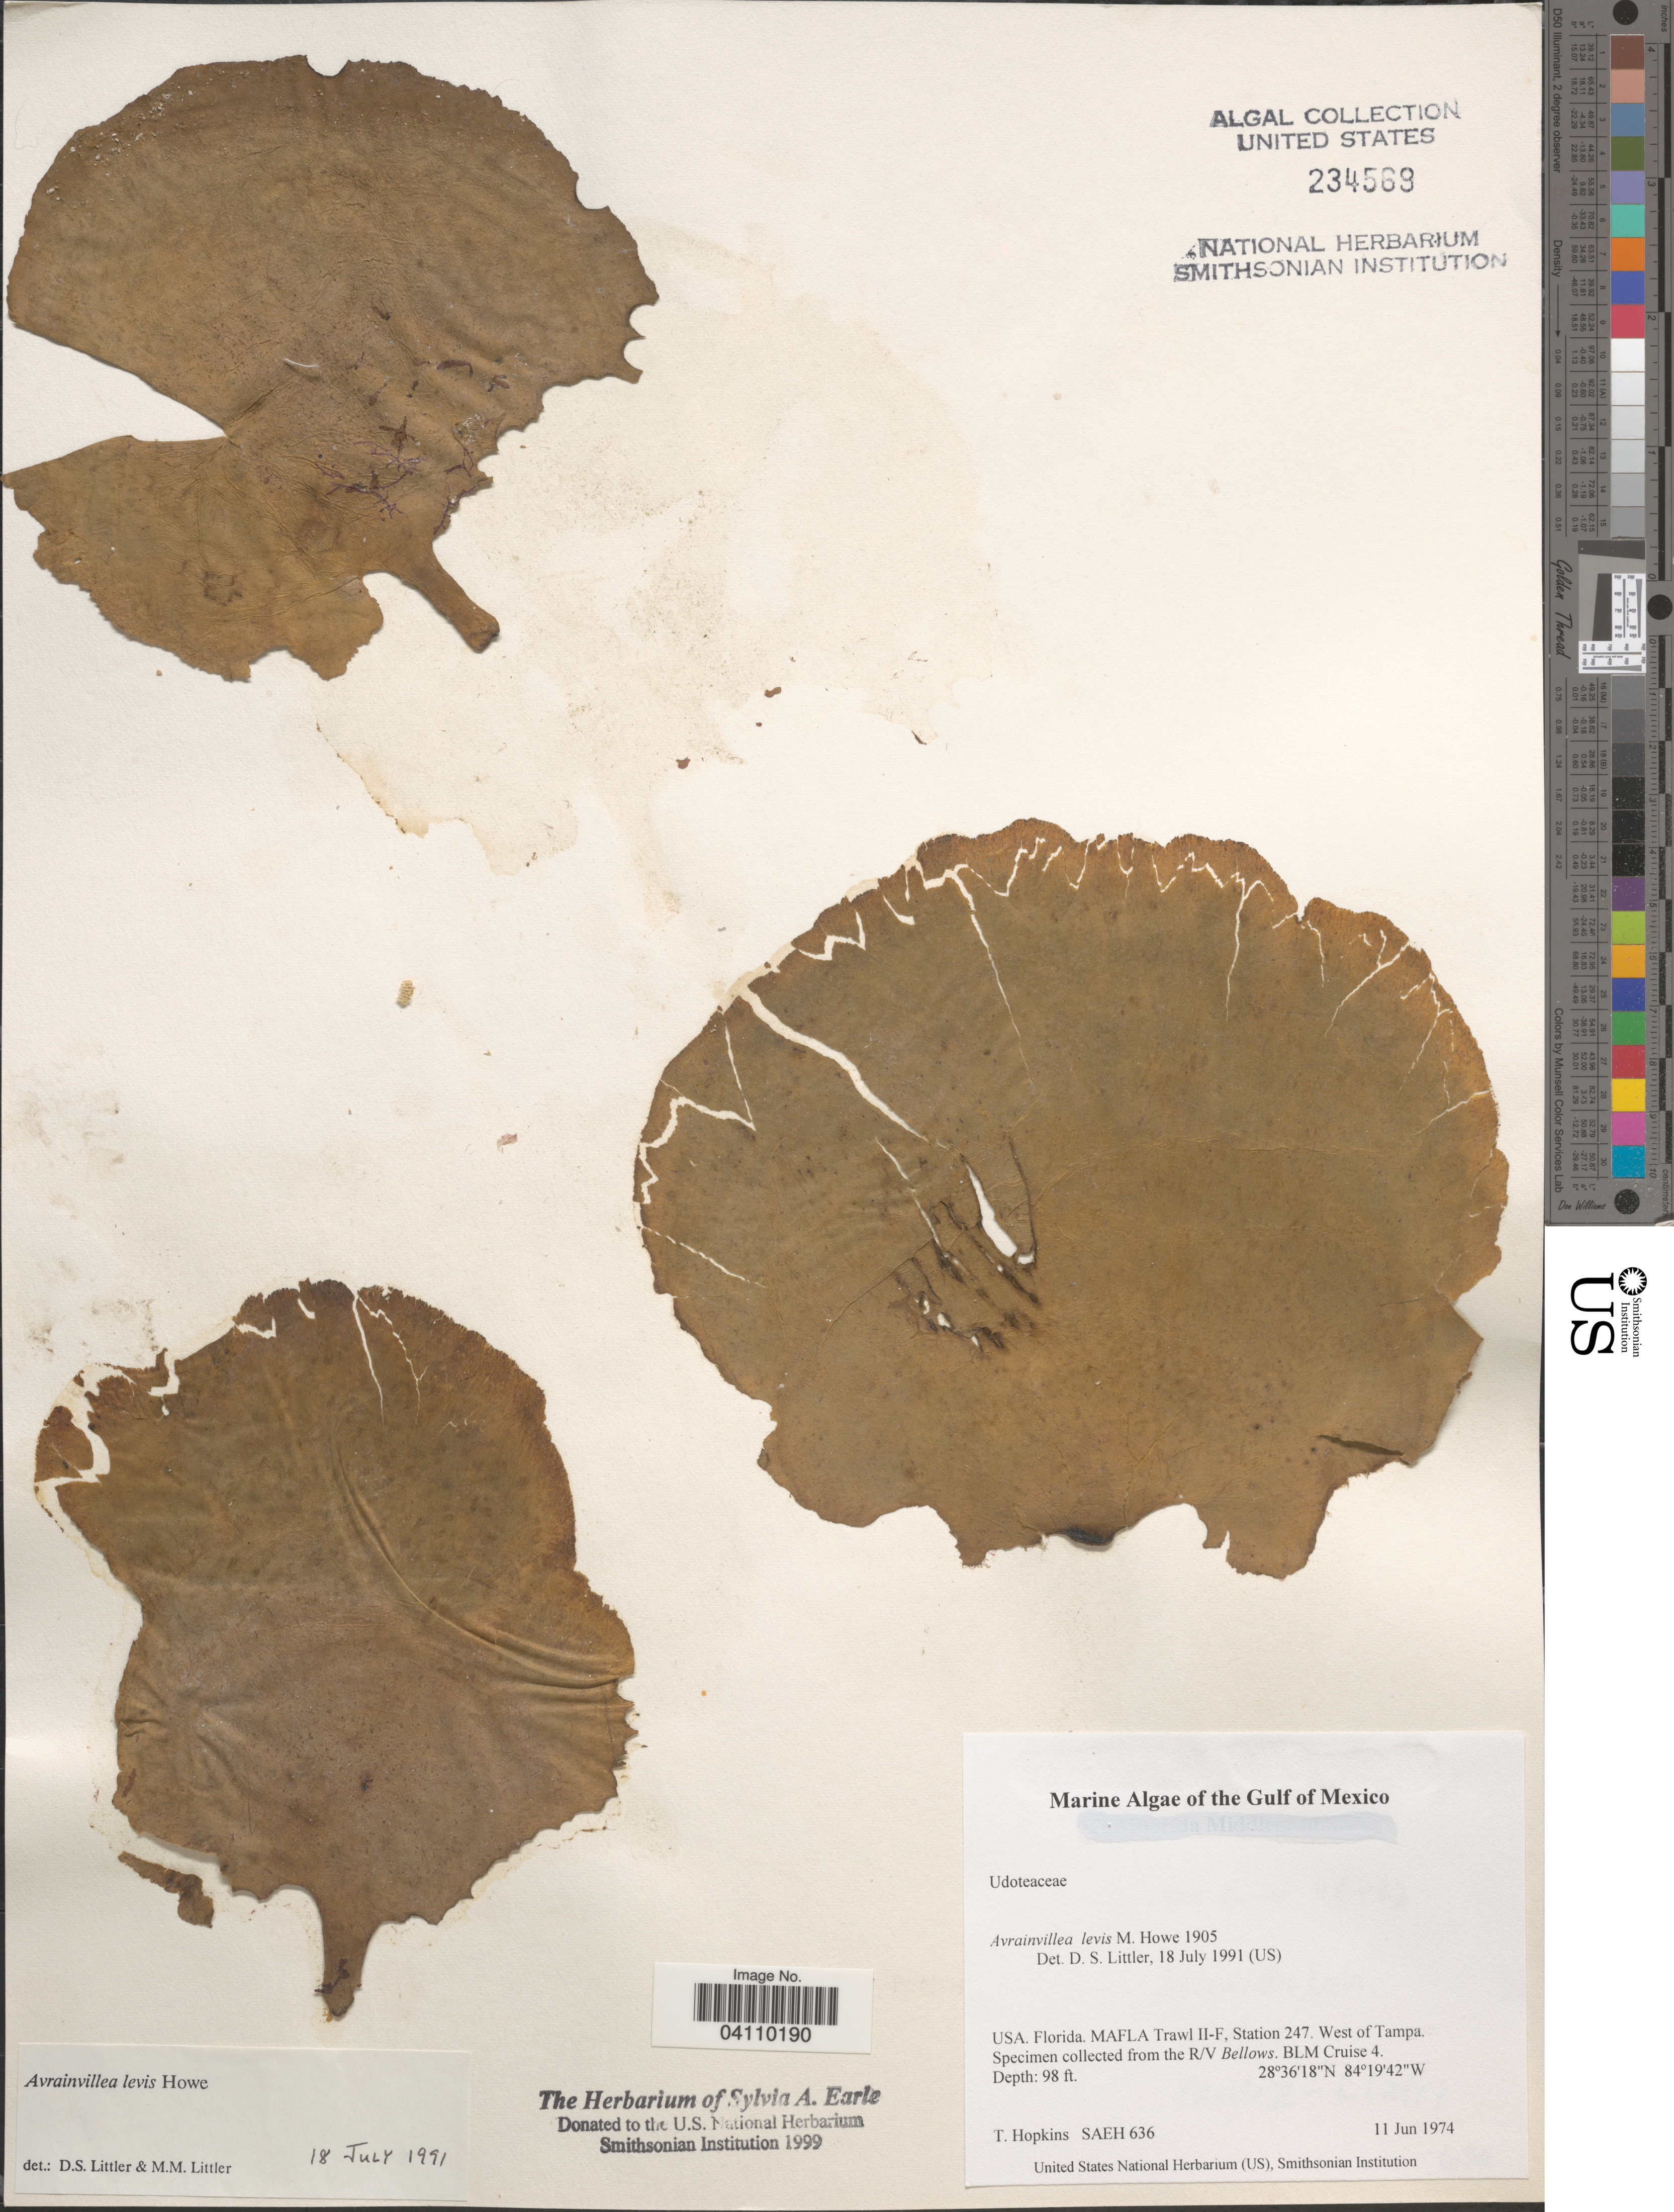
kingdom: Plantae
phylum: Chlorophyta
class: Ulvophyceae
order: Bryopsidales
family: Dichotomosiphonaceae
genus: Avrainvillea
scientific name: Avrainvillea levis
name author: M. Howe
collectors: T. Hopkins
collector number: SAEH636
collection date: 1974-06-11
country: United States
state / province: Florida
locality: The Gulf of Mexico. MAFLA Trawl II-F, Station 247. West of Tampa. The R/V Bellows. BLM Cruise 4.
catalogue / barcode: US 234569